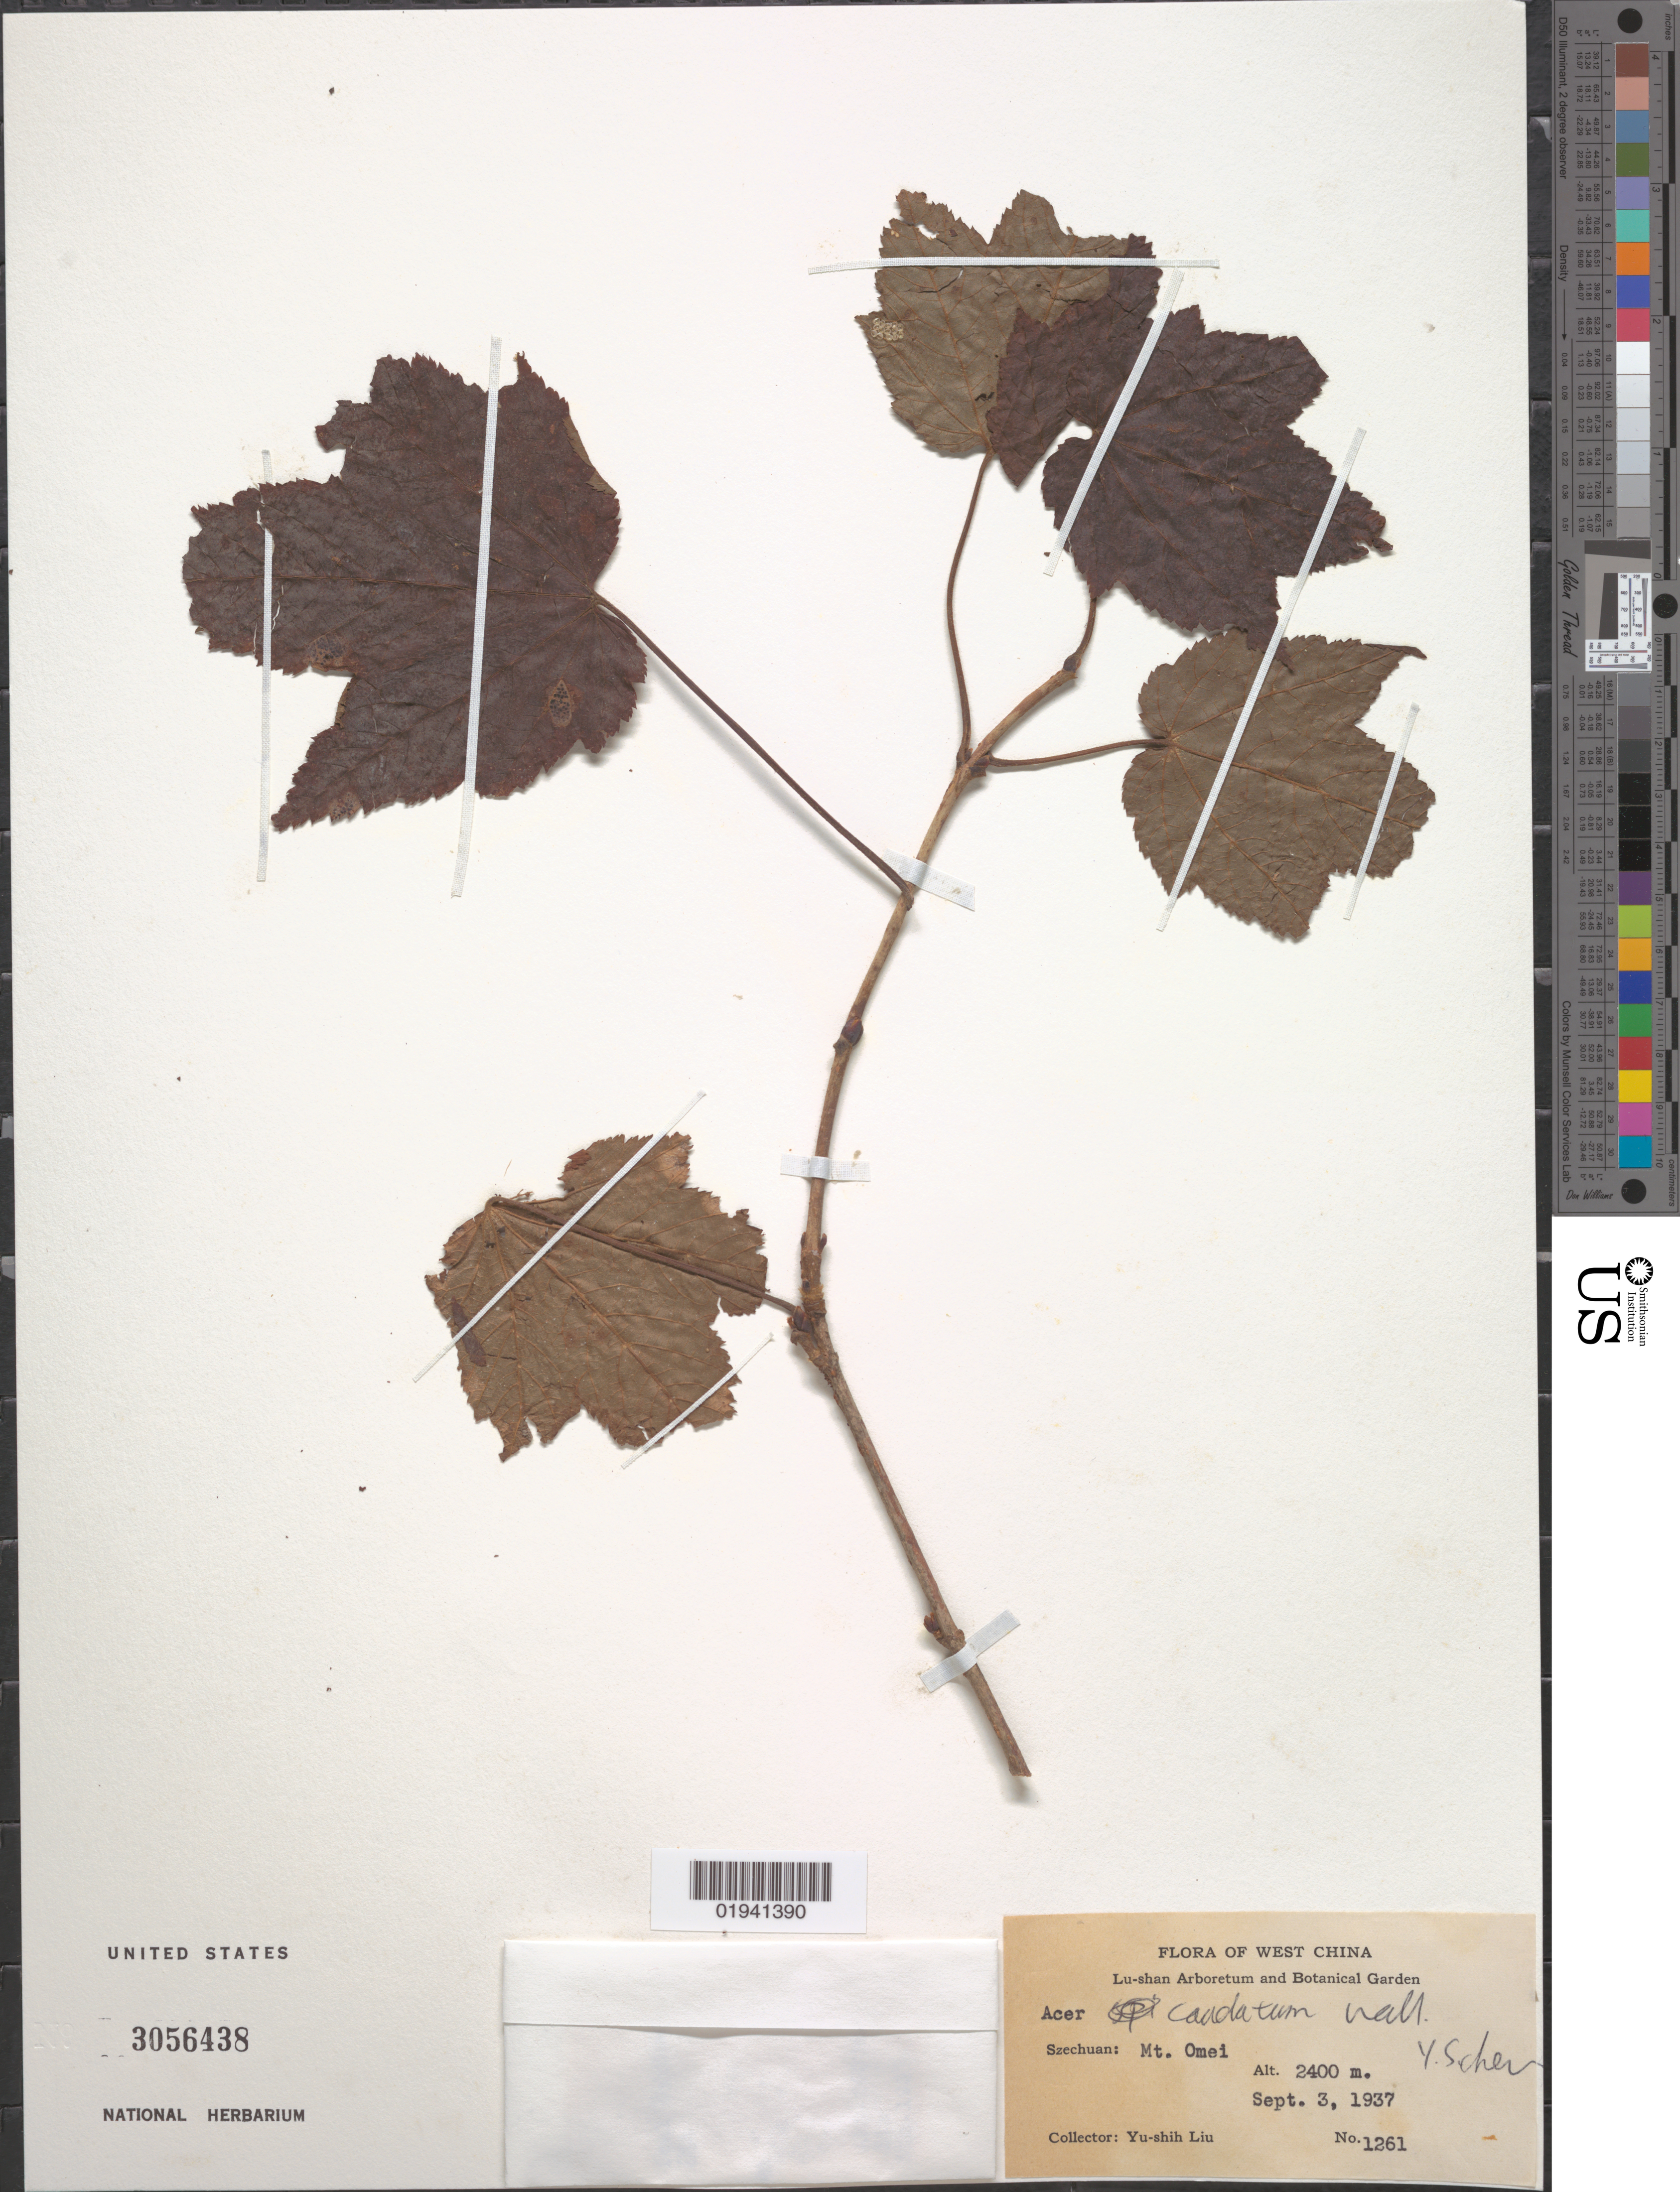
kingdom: Plantae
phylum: Tracheophyta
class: Magnoliopsida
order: Sapindales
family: Sapindaceae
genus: Acer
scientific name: Acer caudatum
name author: Wall.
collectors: Y.-S. Liu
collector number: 1261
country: China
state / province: Sichuan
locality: Mt. Omei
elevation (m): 2400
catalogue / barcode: US 3056438